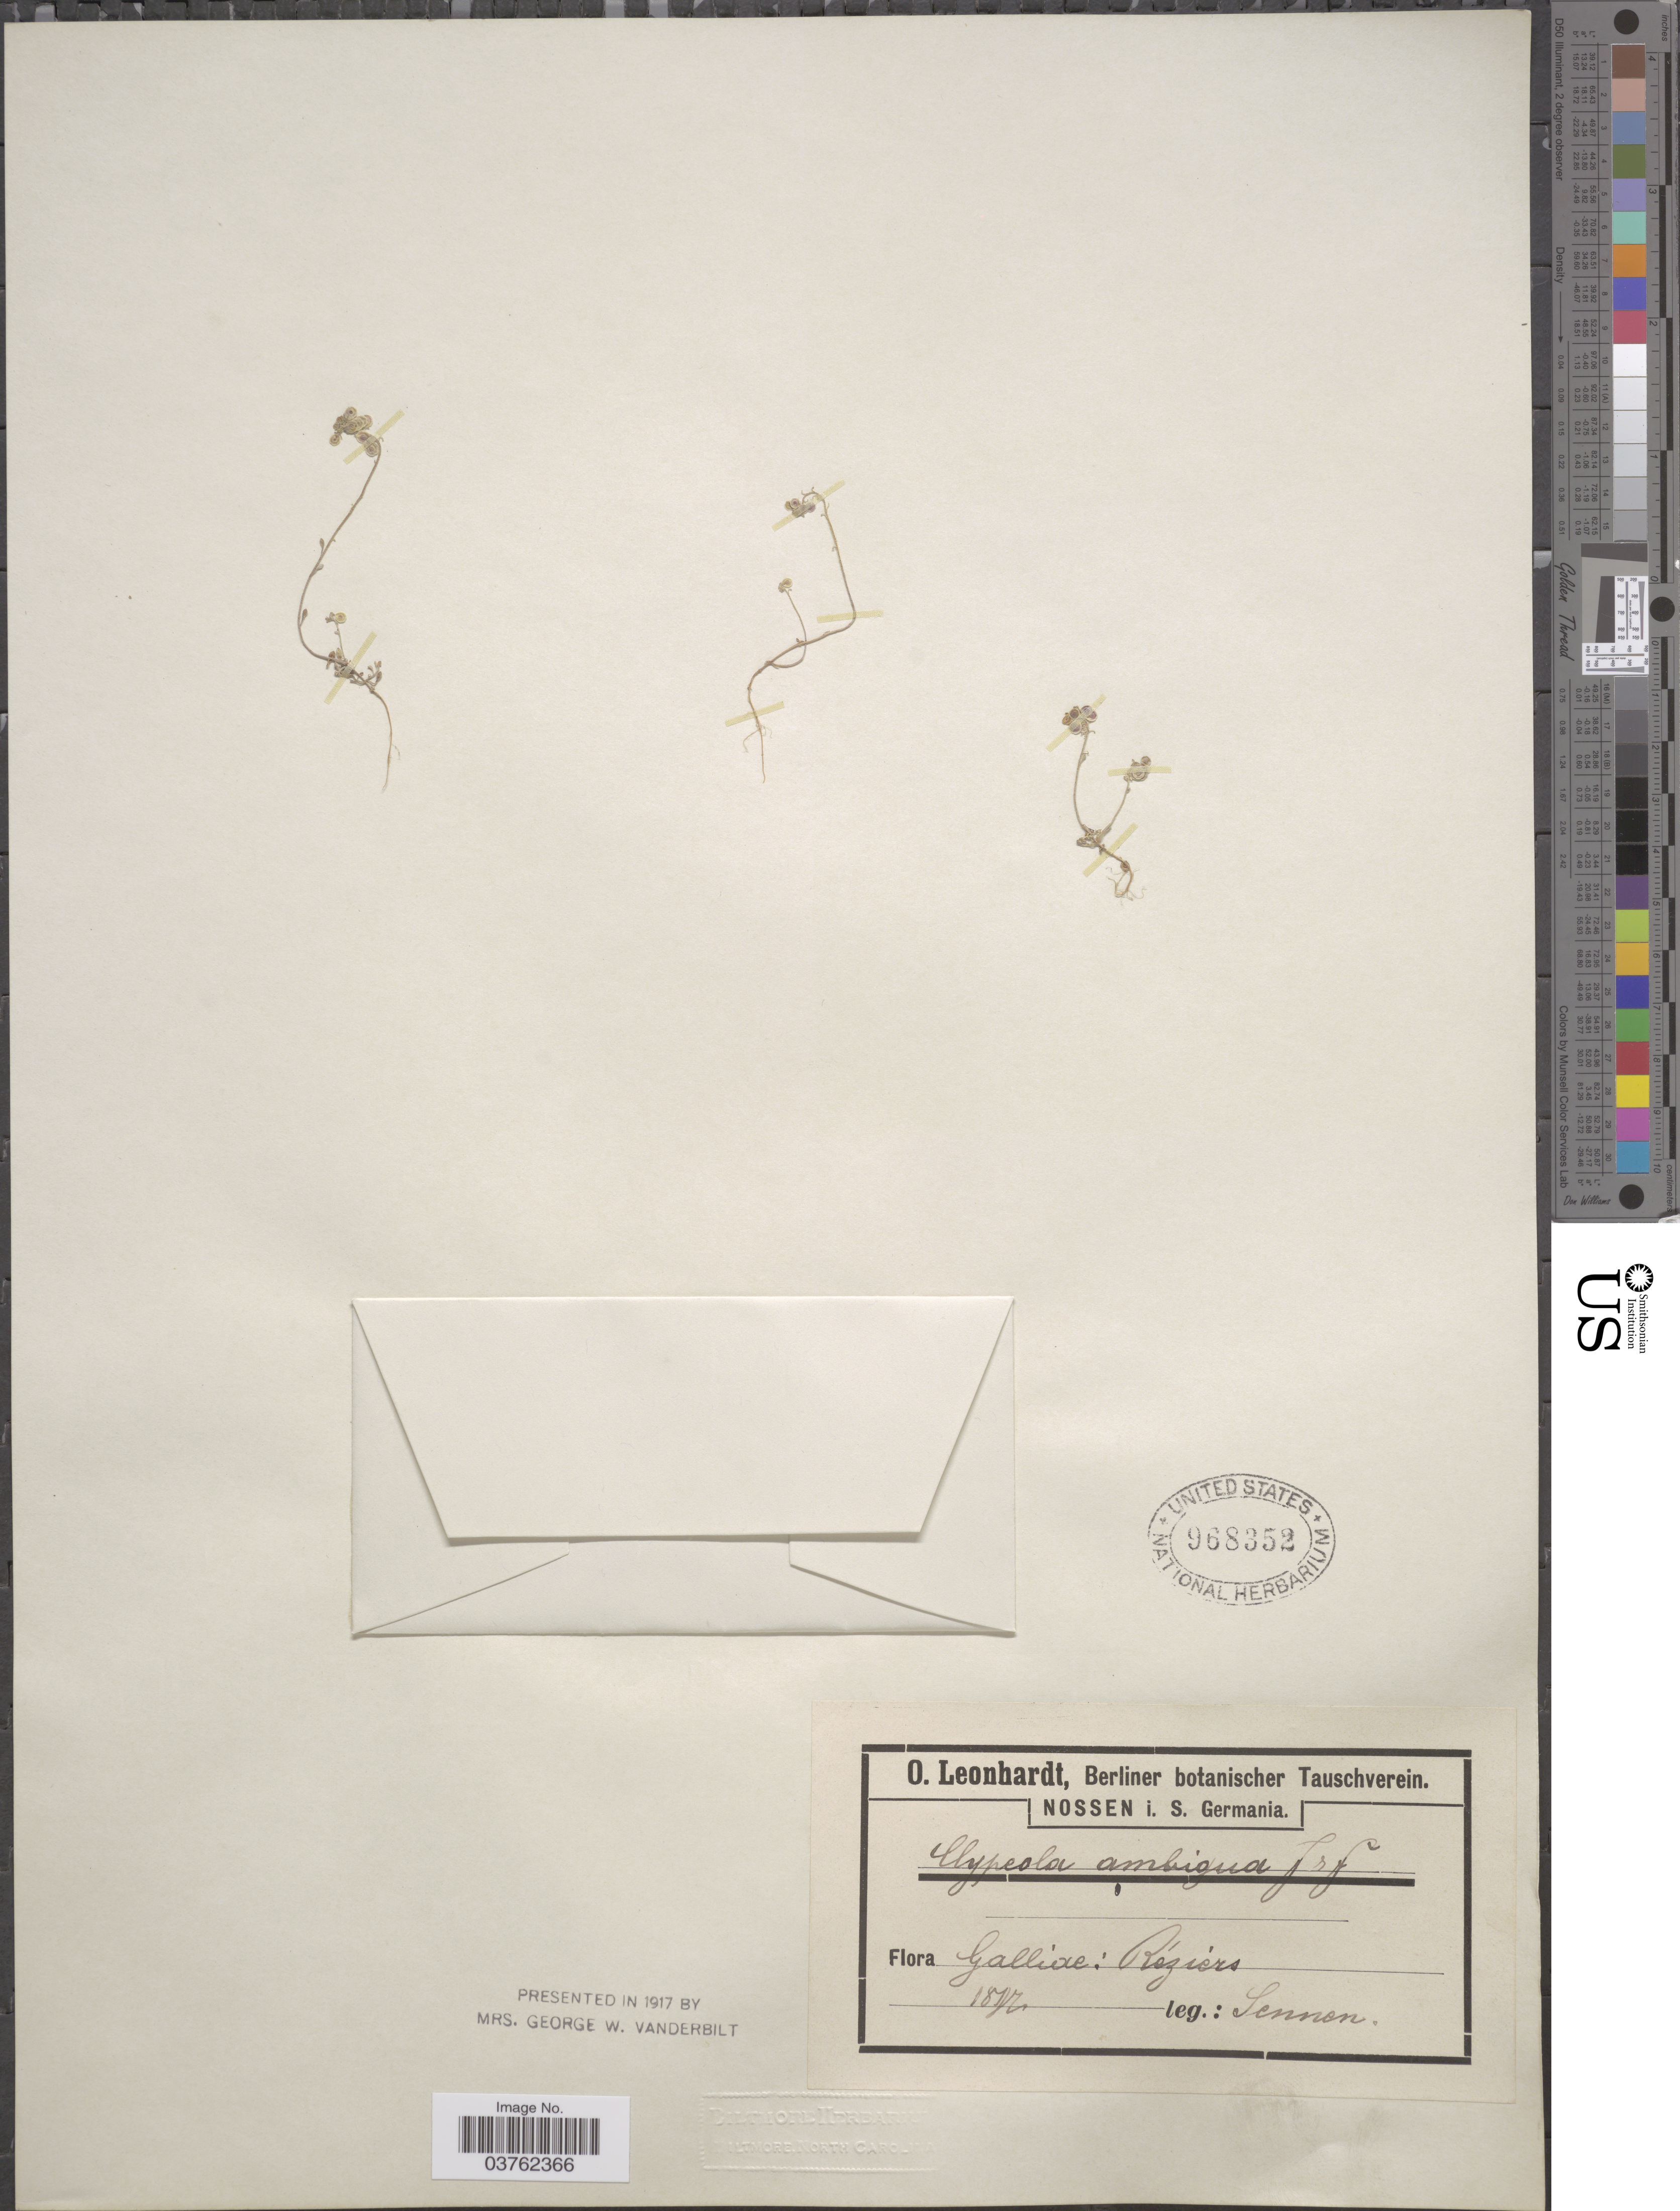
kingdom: Plantae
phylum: Tracheophyta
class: Magnoliopsida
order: Brassicales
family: Brassicaceae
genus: Clypeola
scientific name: Clypeola ambigua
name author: Jord. & Fourr.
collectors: E. Sennen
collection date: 1872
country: France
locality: Galliae: Béziers.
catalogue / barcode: US 968352